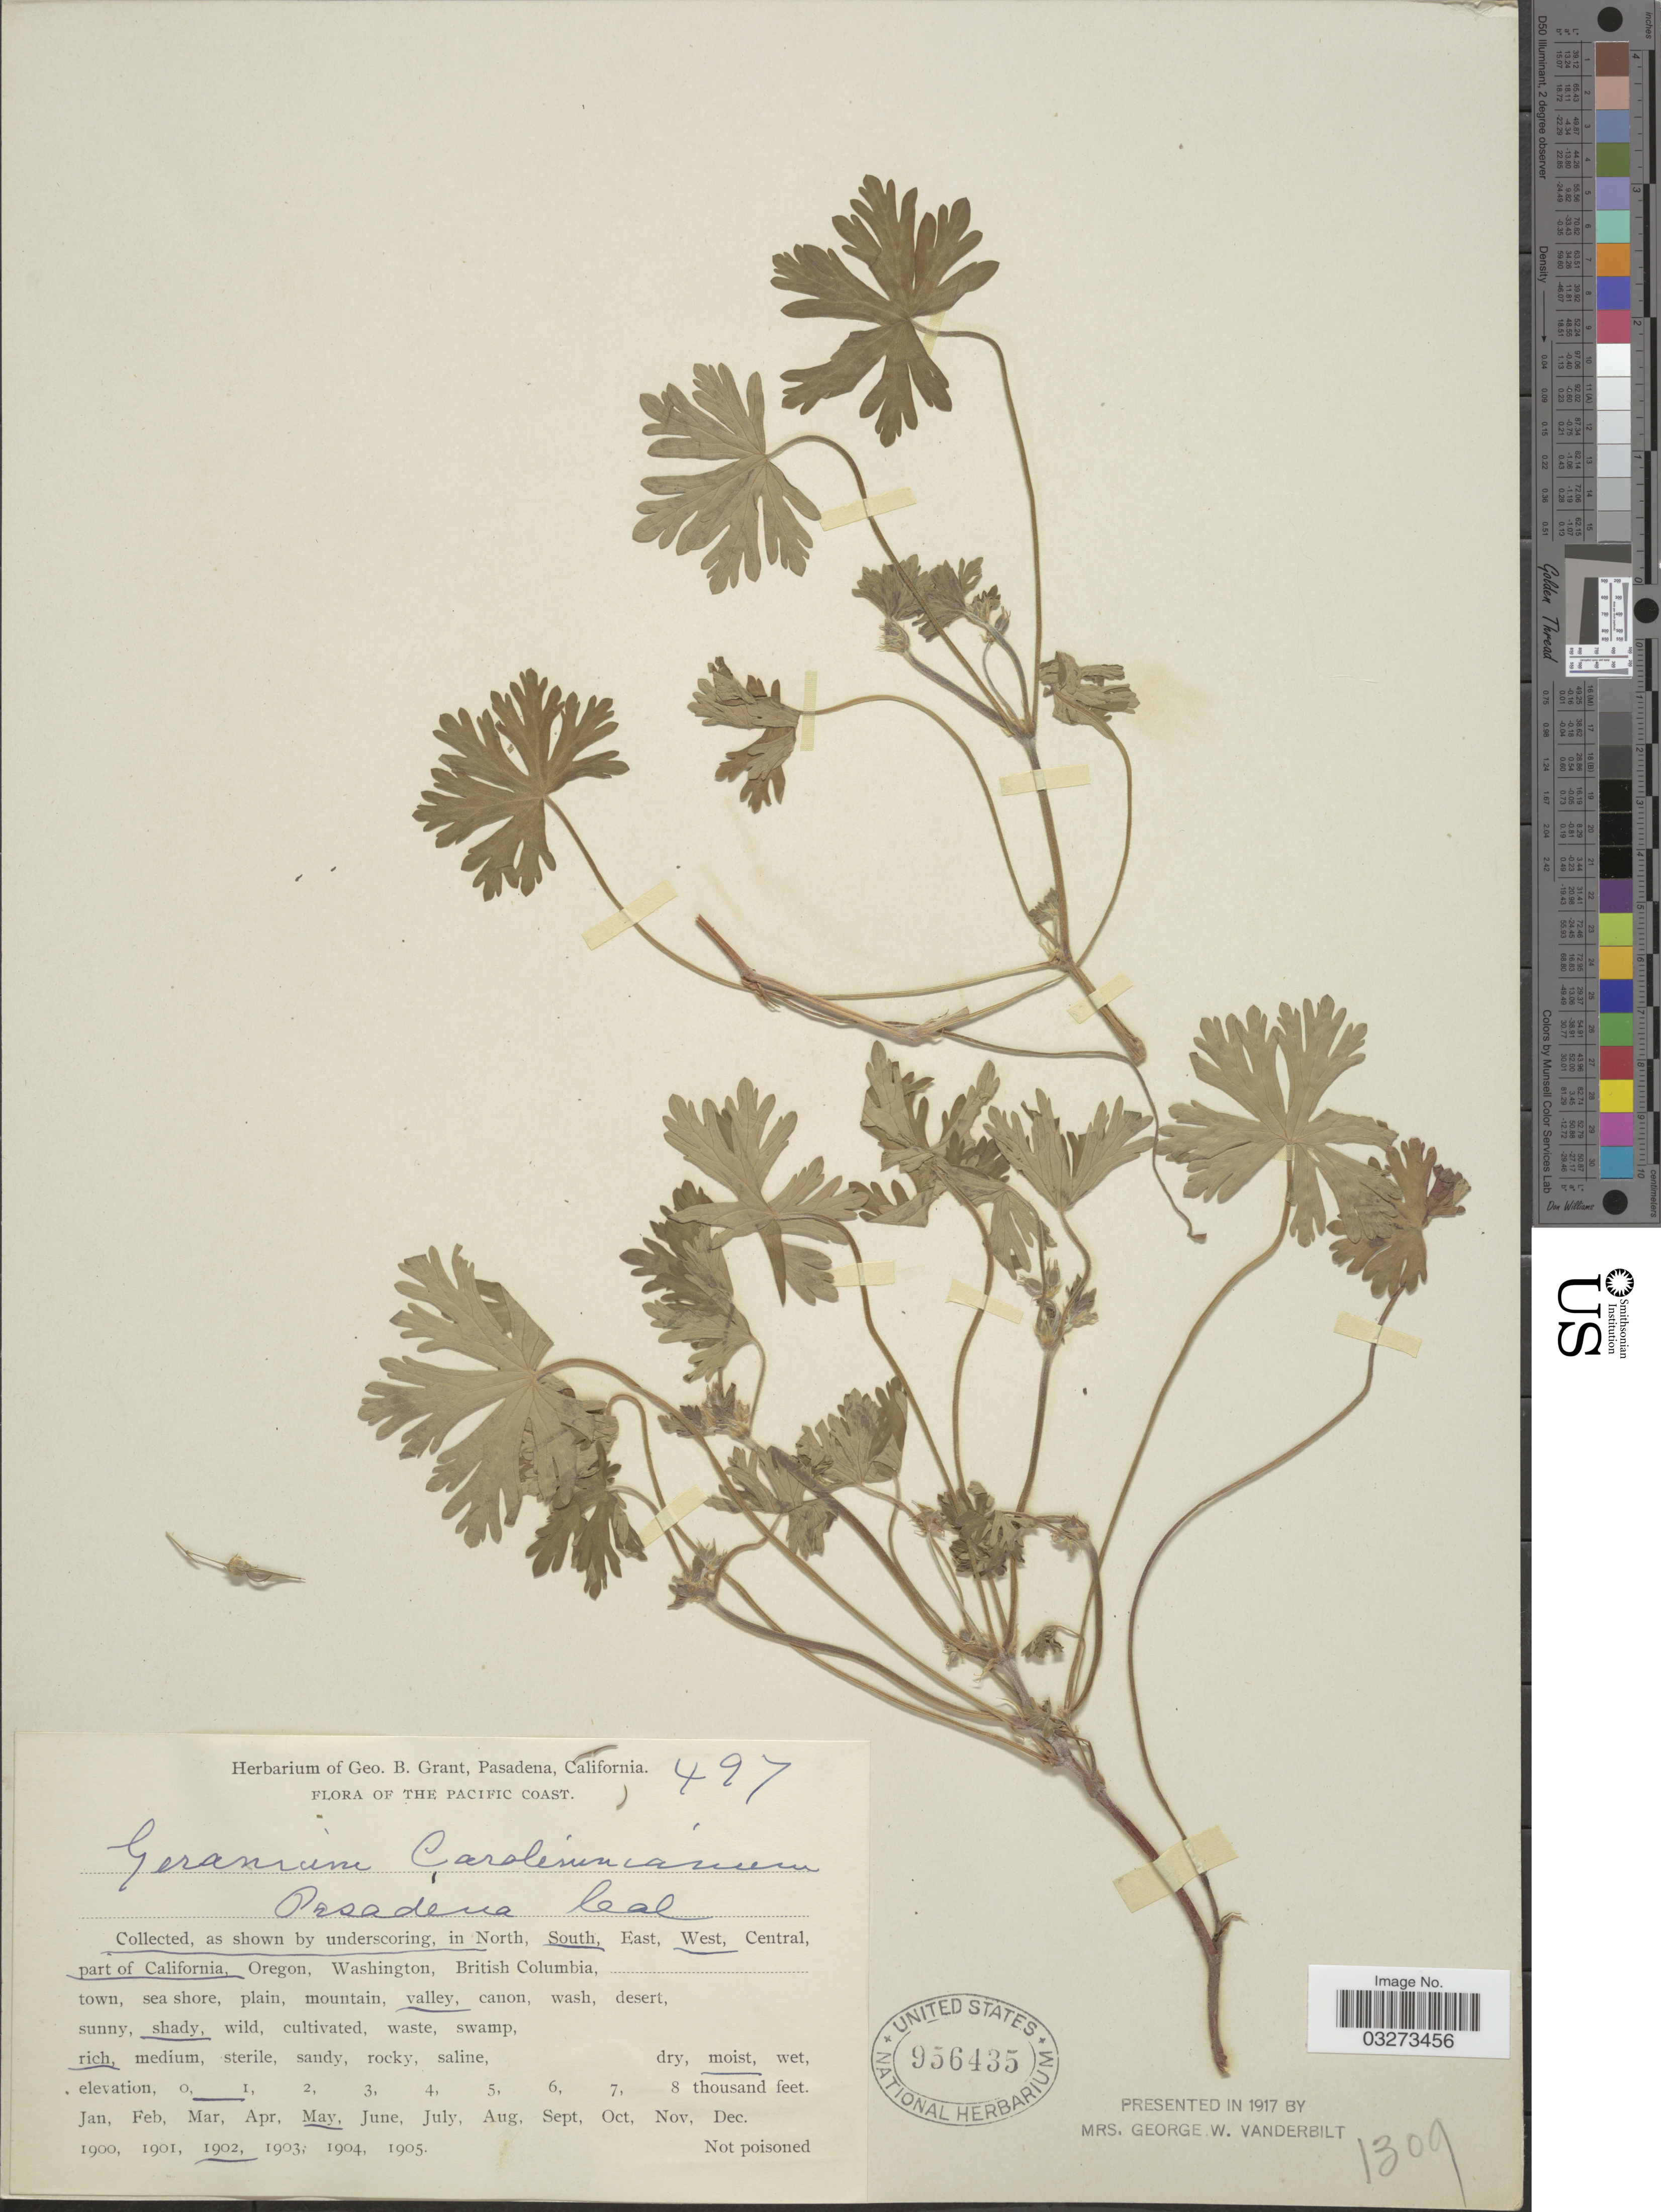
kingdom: Plantae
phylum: Tracheophyta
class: Magnoliopsida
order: Geraniales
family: Geraniaceae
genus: Geranium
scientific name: Geranium carolinianum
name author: L.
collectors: ex herb. Geo. B. Grant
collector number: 497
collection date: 1902-05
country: United States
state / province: California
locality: Pacific Coast, South West part of California.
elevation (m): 305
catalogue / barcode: US 956435